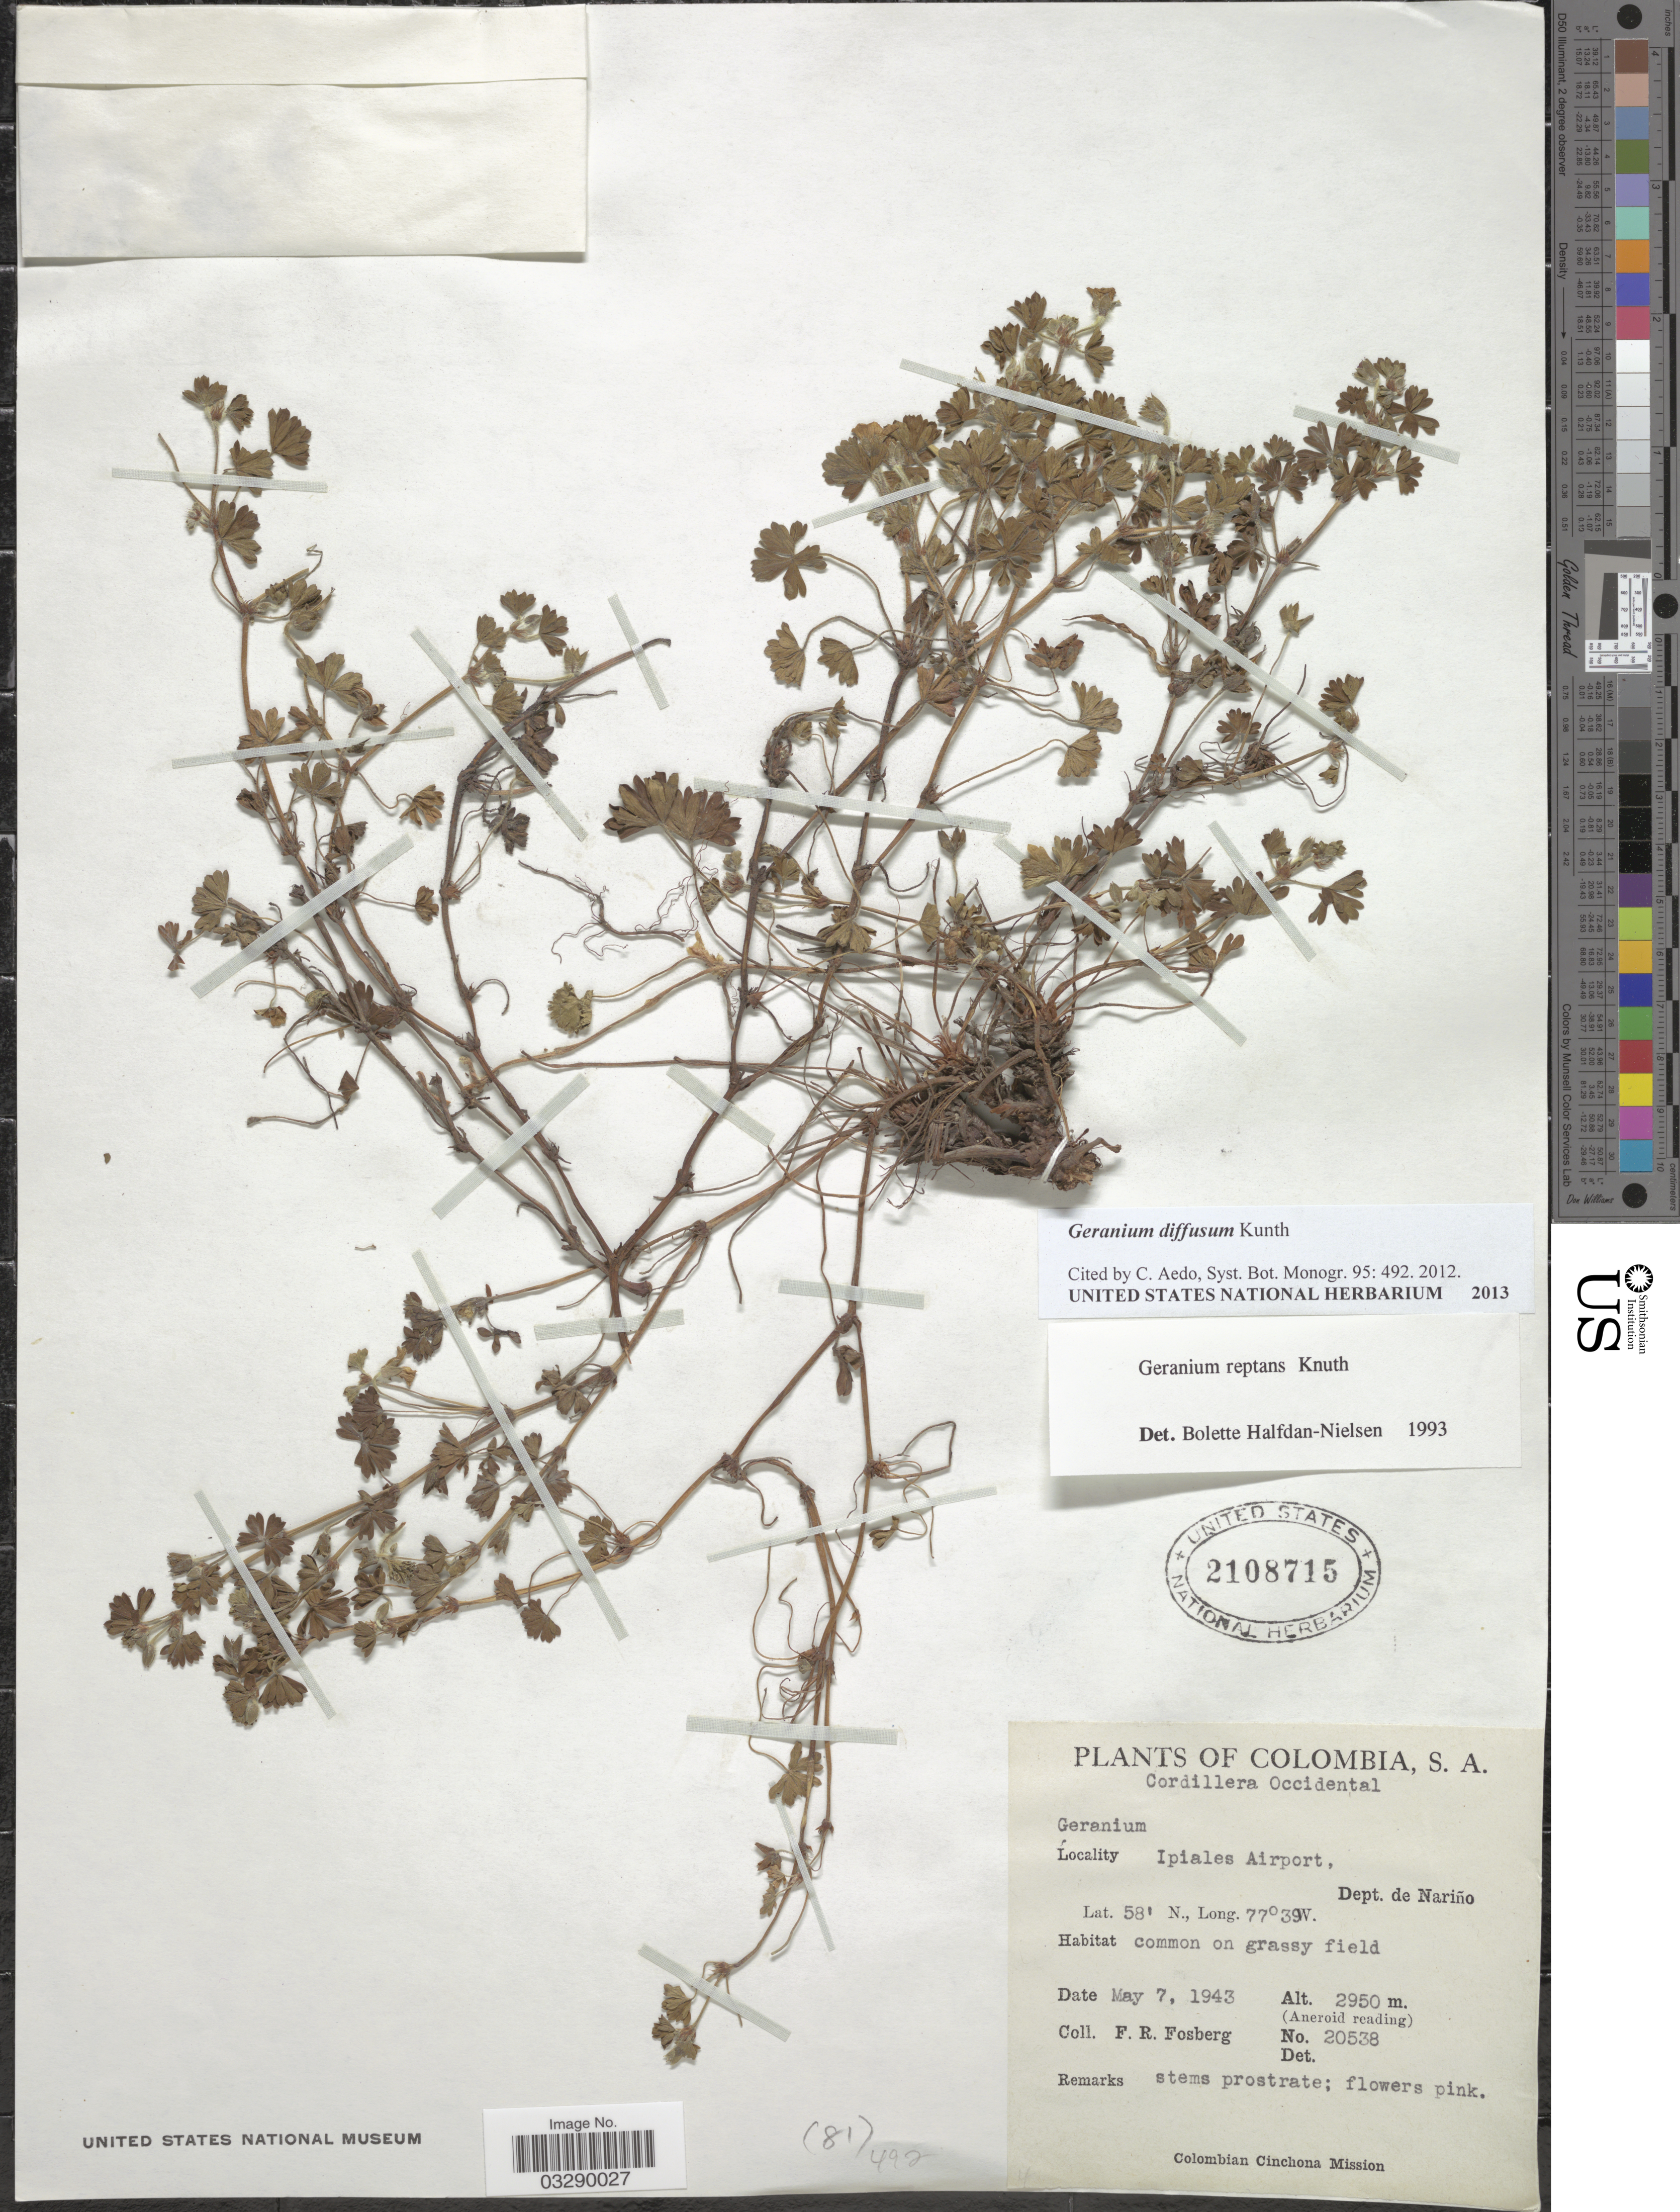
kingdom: Plantae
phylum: Tracheophyta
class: Magnoliopsida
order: Geraniales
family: Geraniaceae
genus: Geranium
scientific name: Geranium diffusum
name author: Kunth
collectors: F. R. Fosberg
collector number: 20538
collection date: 1943-05-07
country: Colombia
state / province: Nariño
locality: Cordillera Occidental. Ipiales Airport. Dept. de Nariño.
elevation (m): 2950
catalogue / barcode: US 2108715